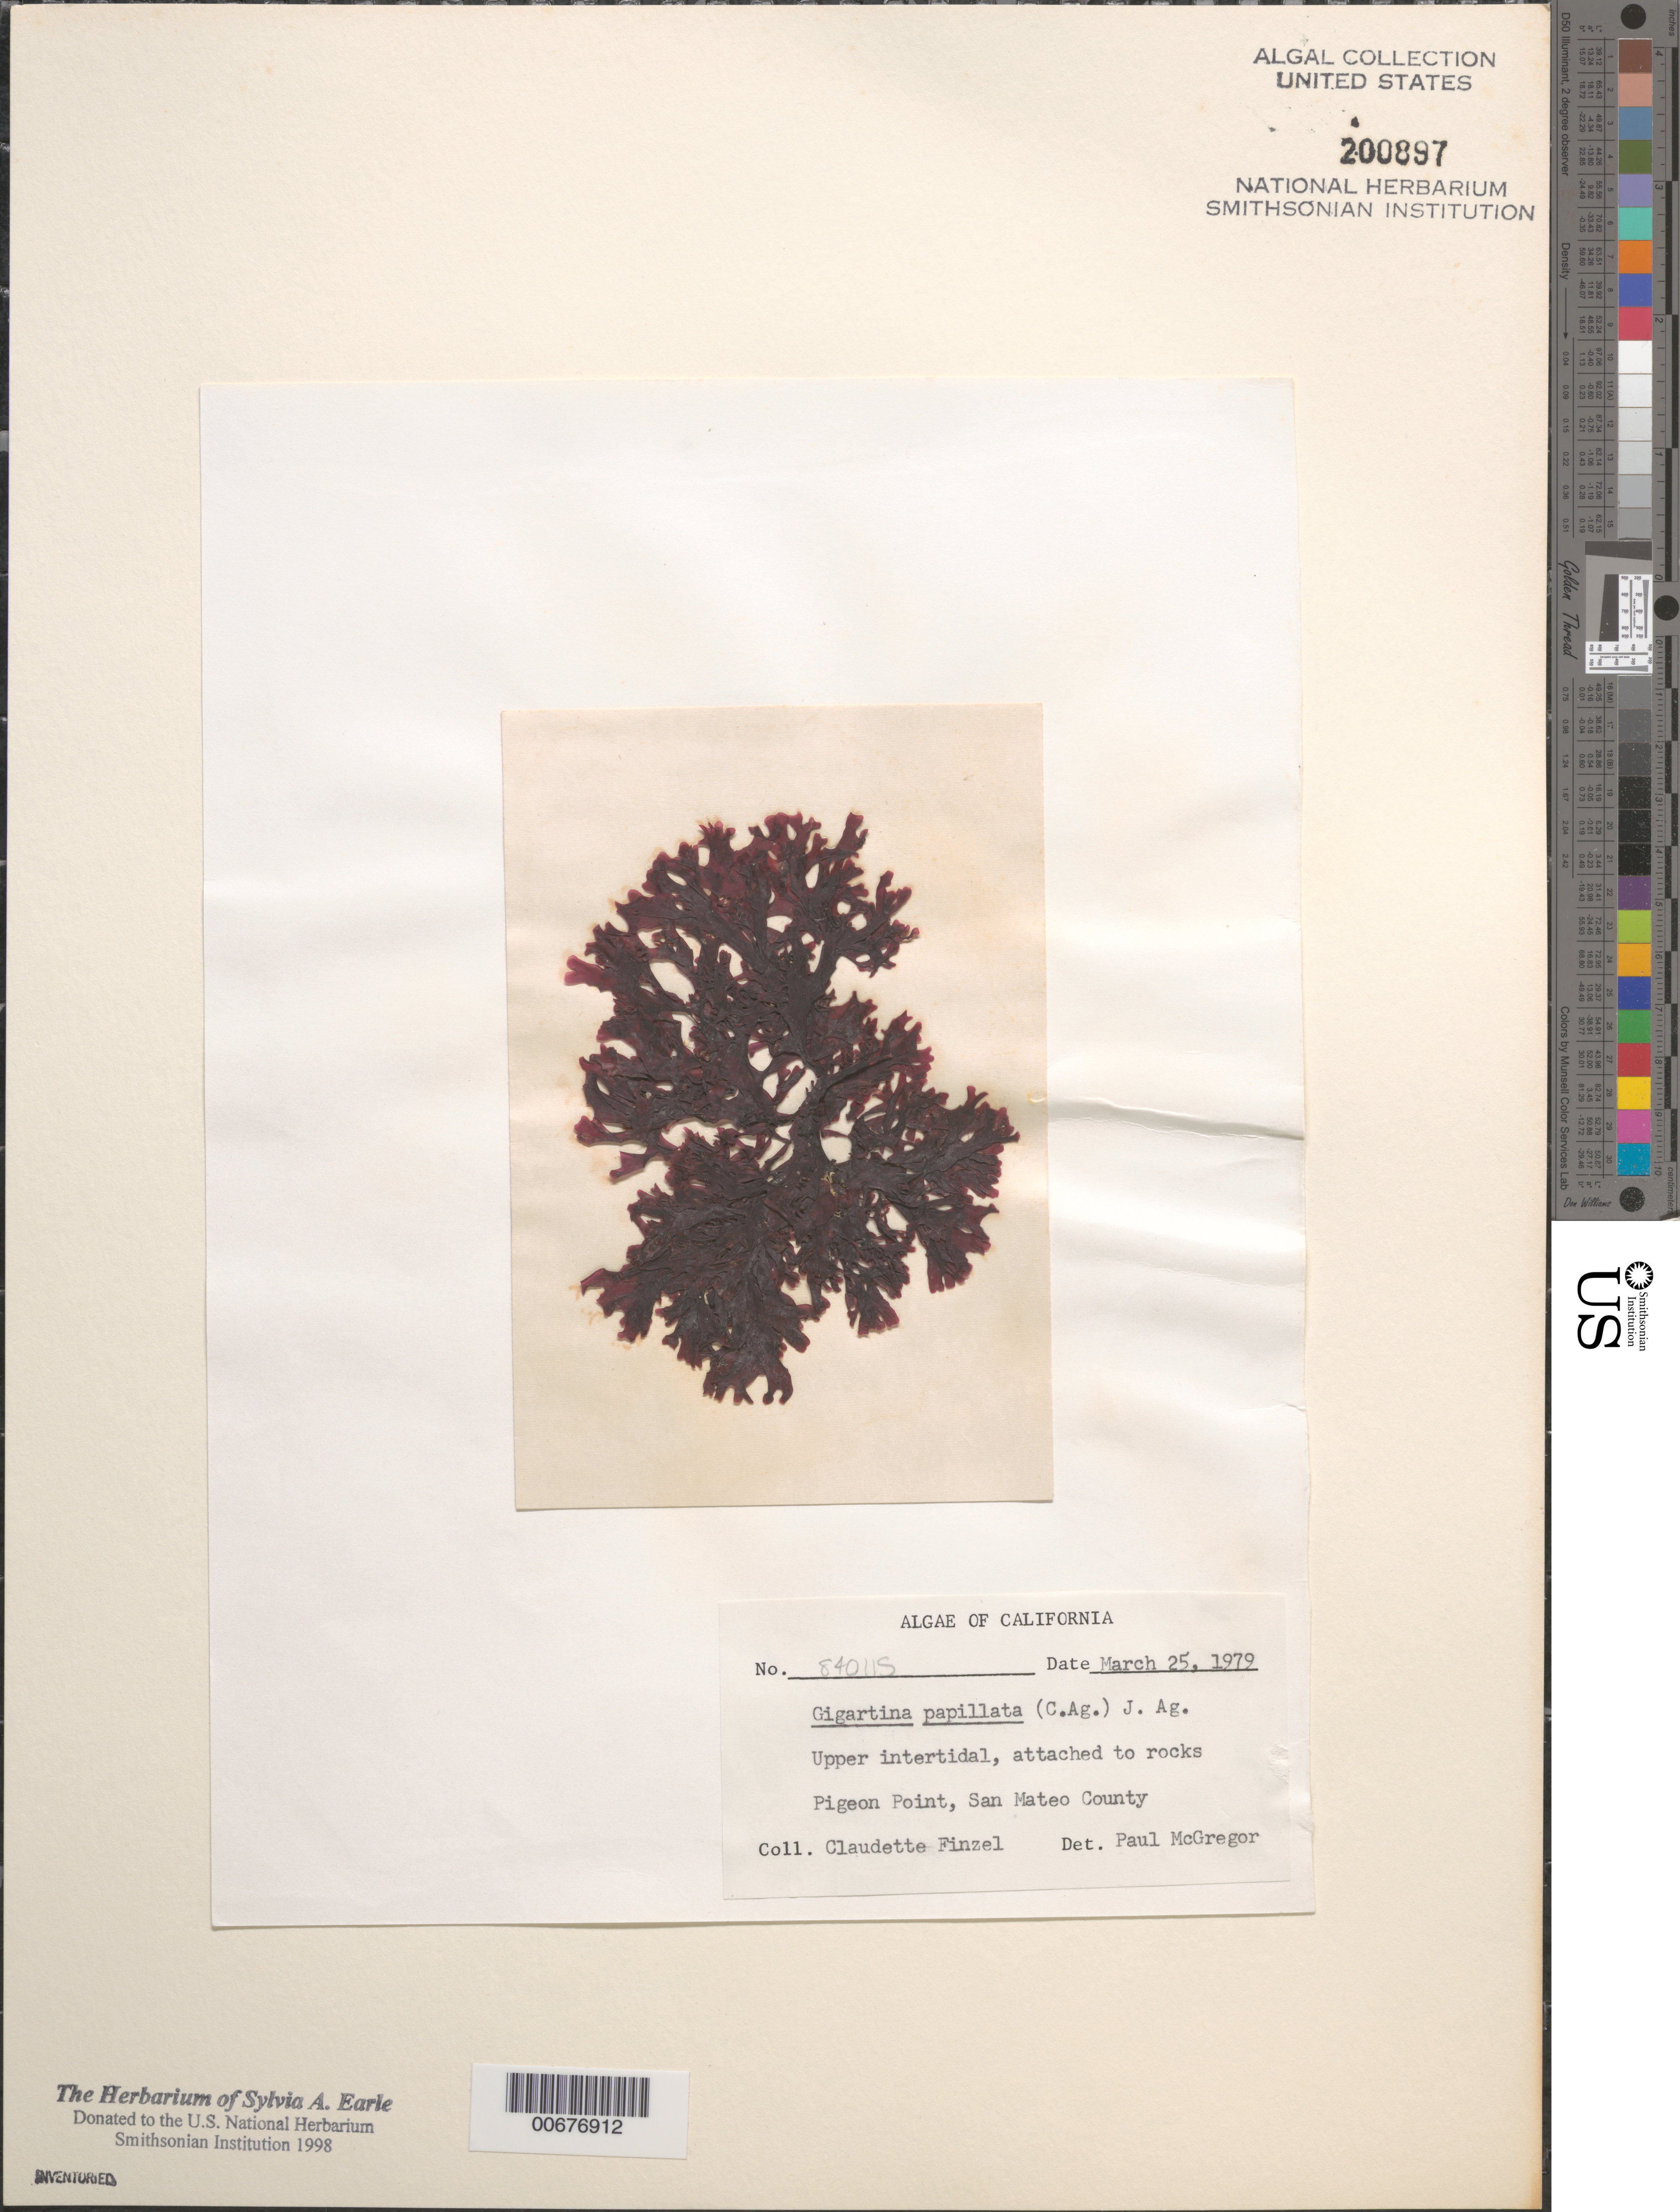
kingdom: Plantae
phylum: Rhodophyta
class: Florideophyceae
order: Gigartinales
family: Phyllophoraceae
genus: Mastocarpus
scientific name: Mastocarpus papillatus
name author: (C. Agardh) Kütz.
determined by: Algae name updating Project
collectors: C. Finzel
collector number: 840115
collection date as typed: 25 Mar 1979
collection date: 1979-03-25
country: United States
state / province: California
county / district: San Mateo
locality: Pigeon Point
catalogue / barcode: US 200897